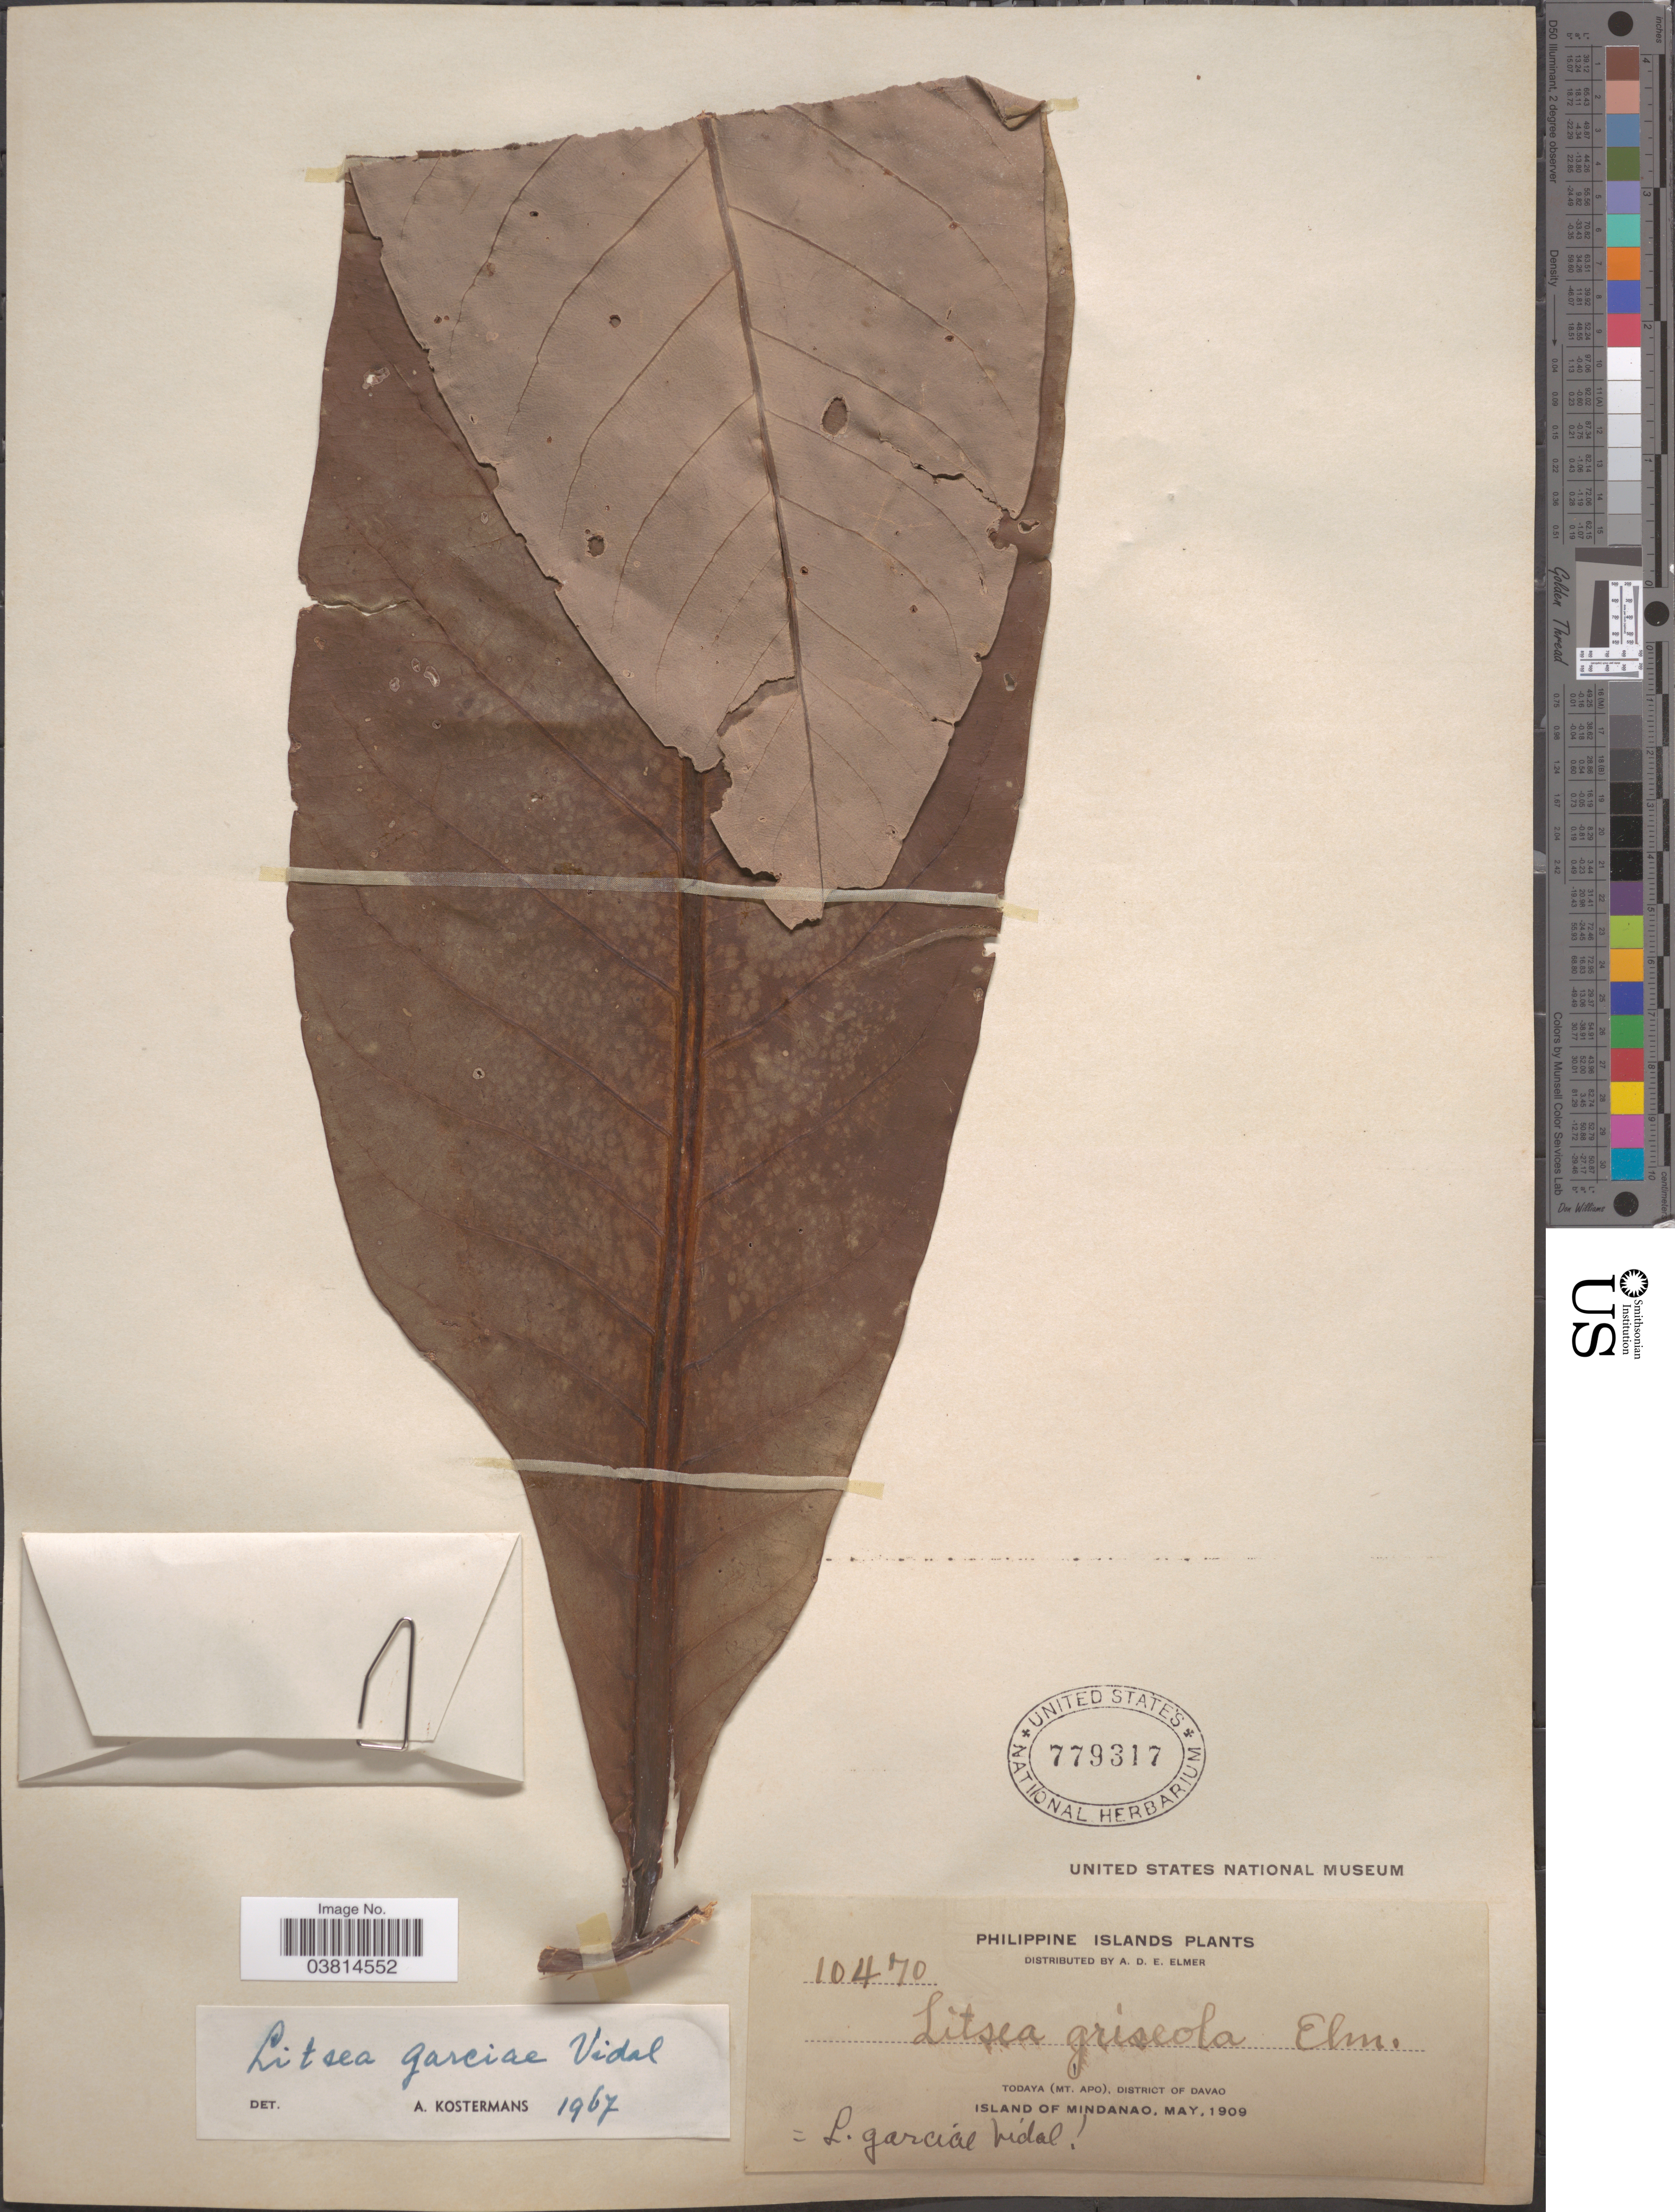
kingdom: Plantae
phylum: Tracheophyta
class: Magnoliopsida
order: Laurales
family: Lauraceae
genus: Litsea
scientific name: Litsea garciae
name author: S. Vidal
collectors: A. D. E. Elmer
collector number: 10470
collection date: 1909-05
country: Philippines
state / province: Davao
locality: Todaya (Mt. Apo), District of Davao. Island of Mindanao.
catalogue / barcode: US 779317